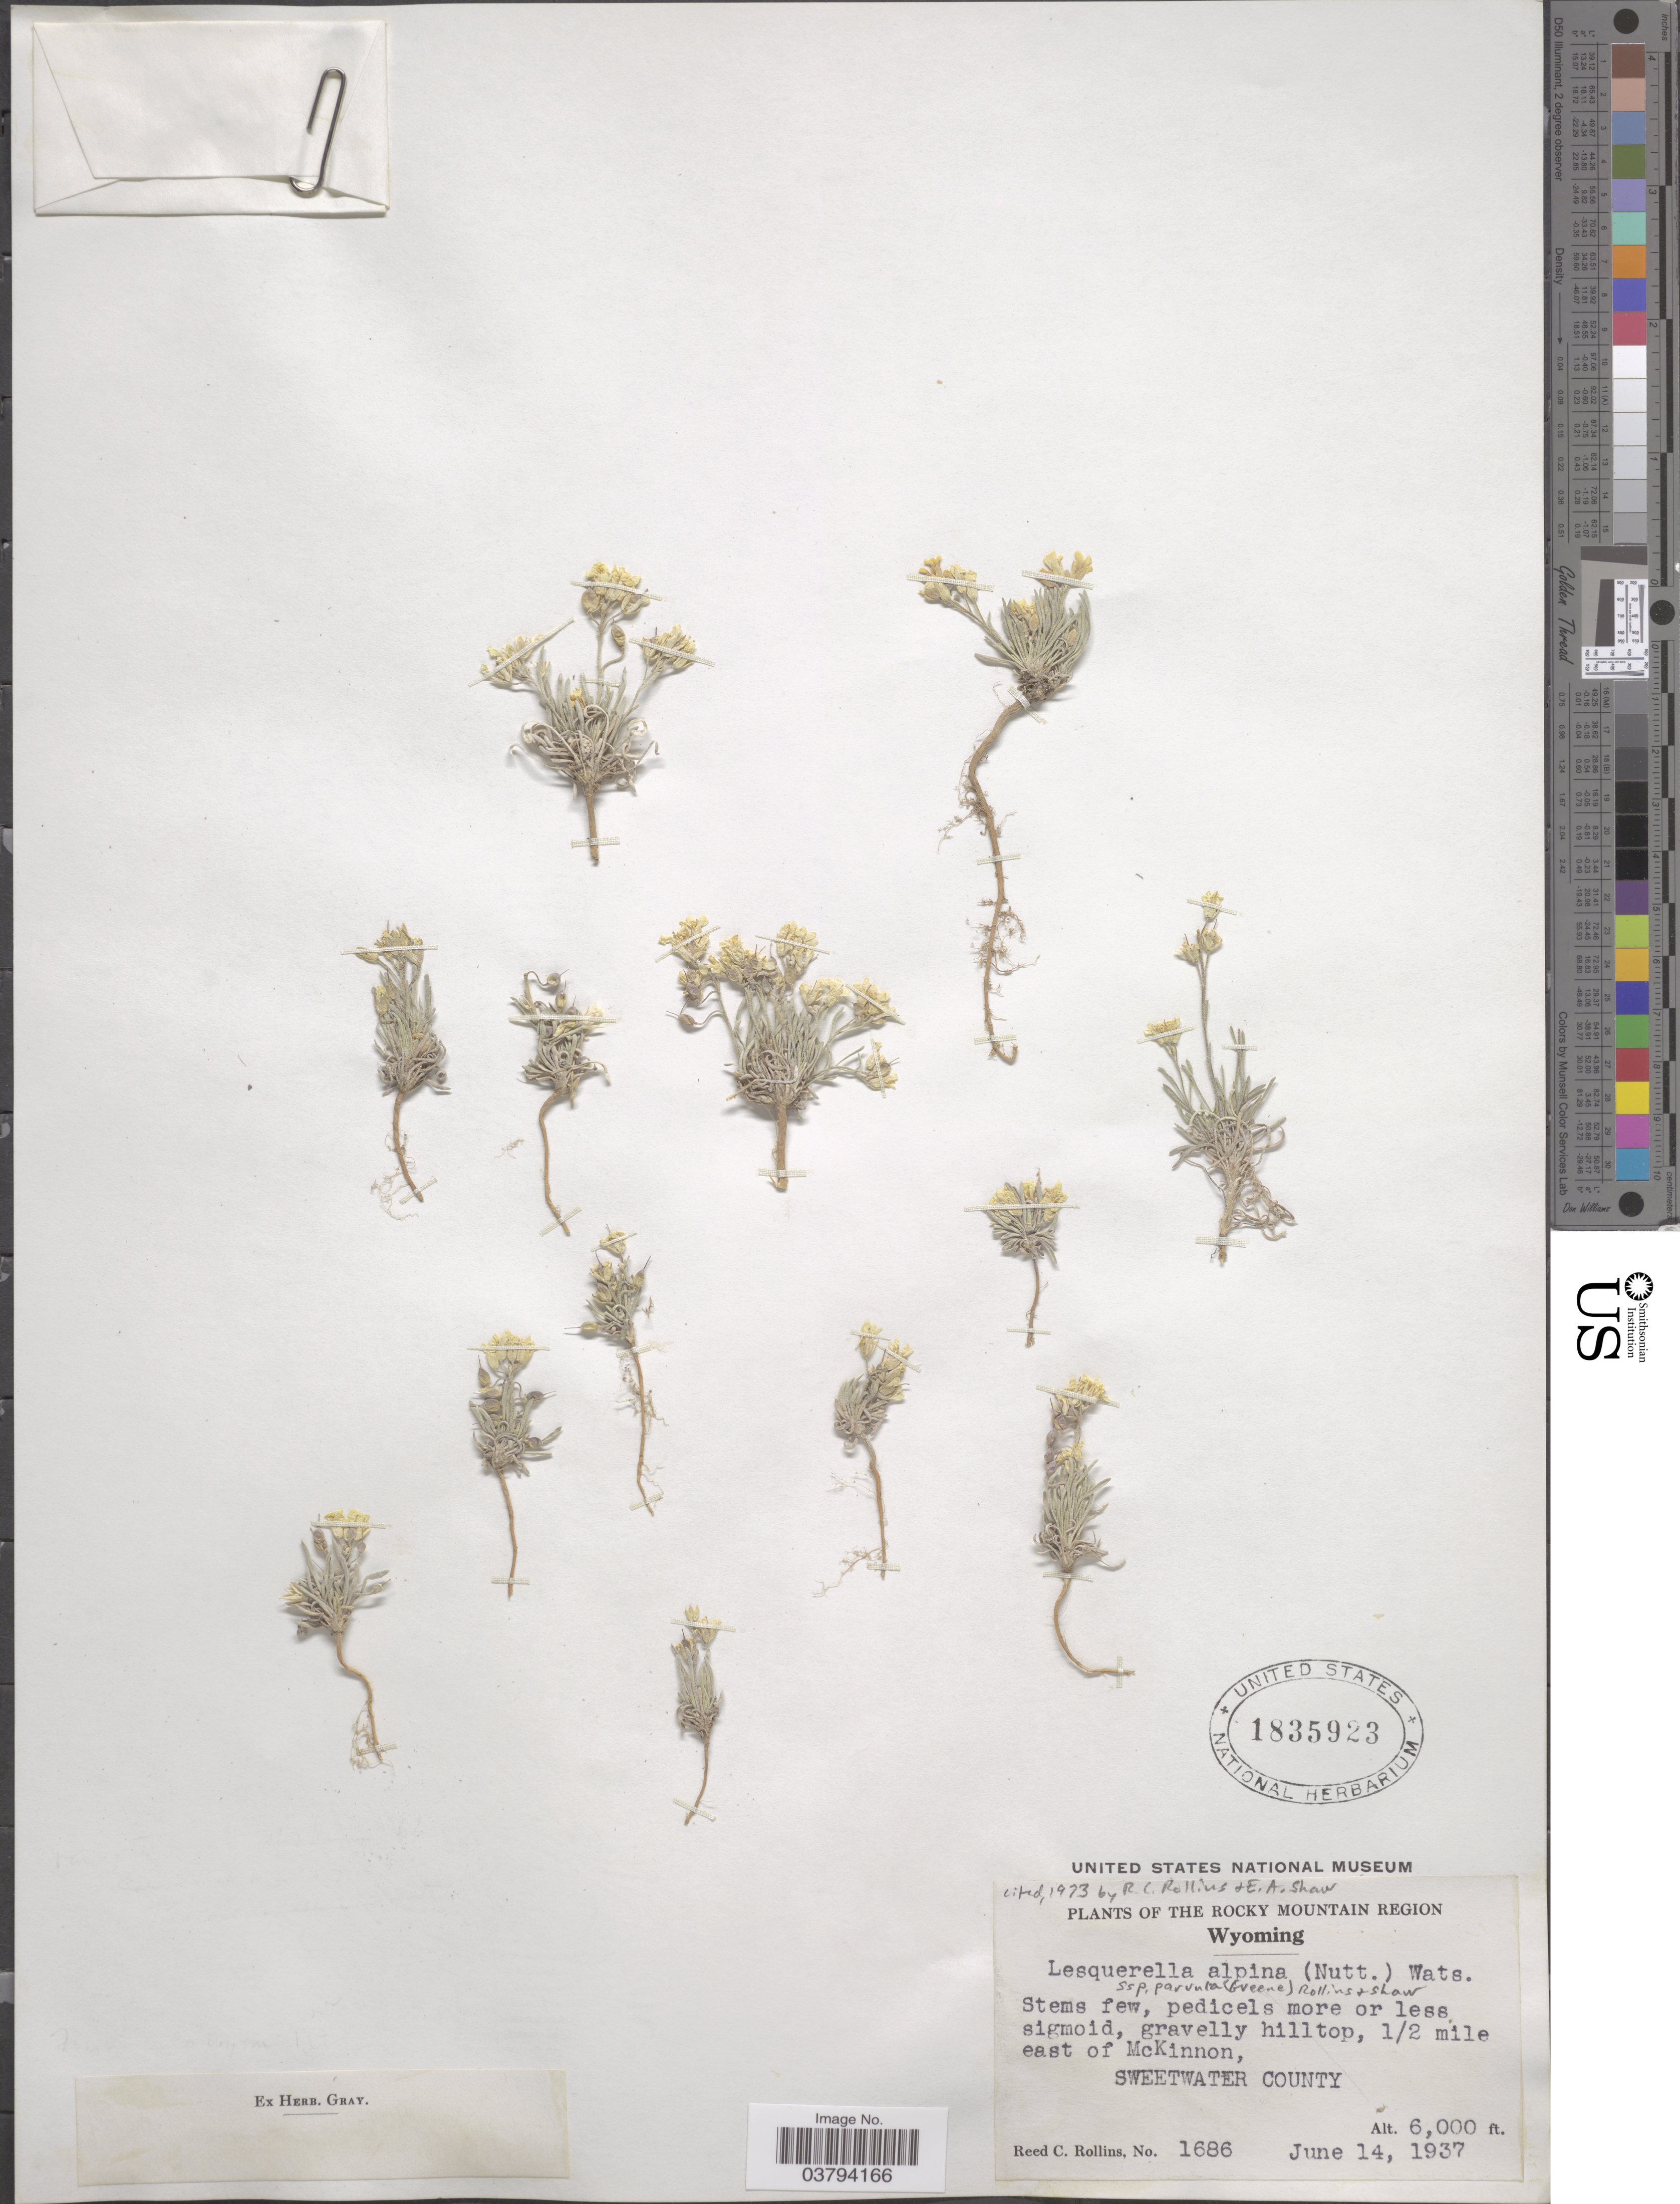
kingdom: Plantae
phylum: Tracheophyta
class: Magnoliopsida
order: Brassicales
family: Brassicaceae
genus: Lesquerella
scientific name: Lesquerella parvula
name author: Greene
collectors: R. C. Rollins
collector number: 1686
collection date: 1937-06-14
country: United States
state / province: Wyoming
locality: The Rocky Mountain Region. ½ mile east of McKinnon, Sweetwater County.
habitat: gravelly hilltop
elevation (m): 1829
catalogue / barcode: US 1835923